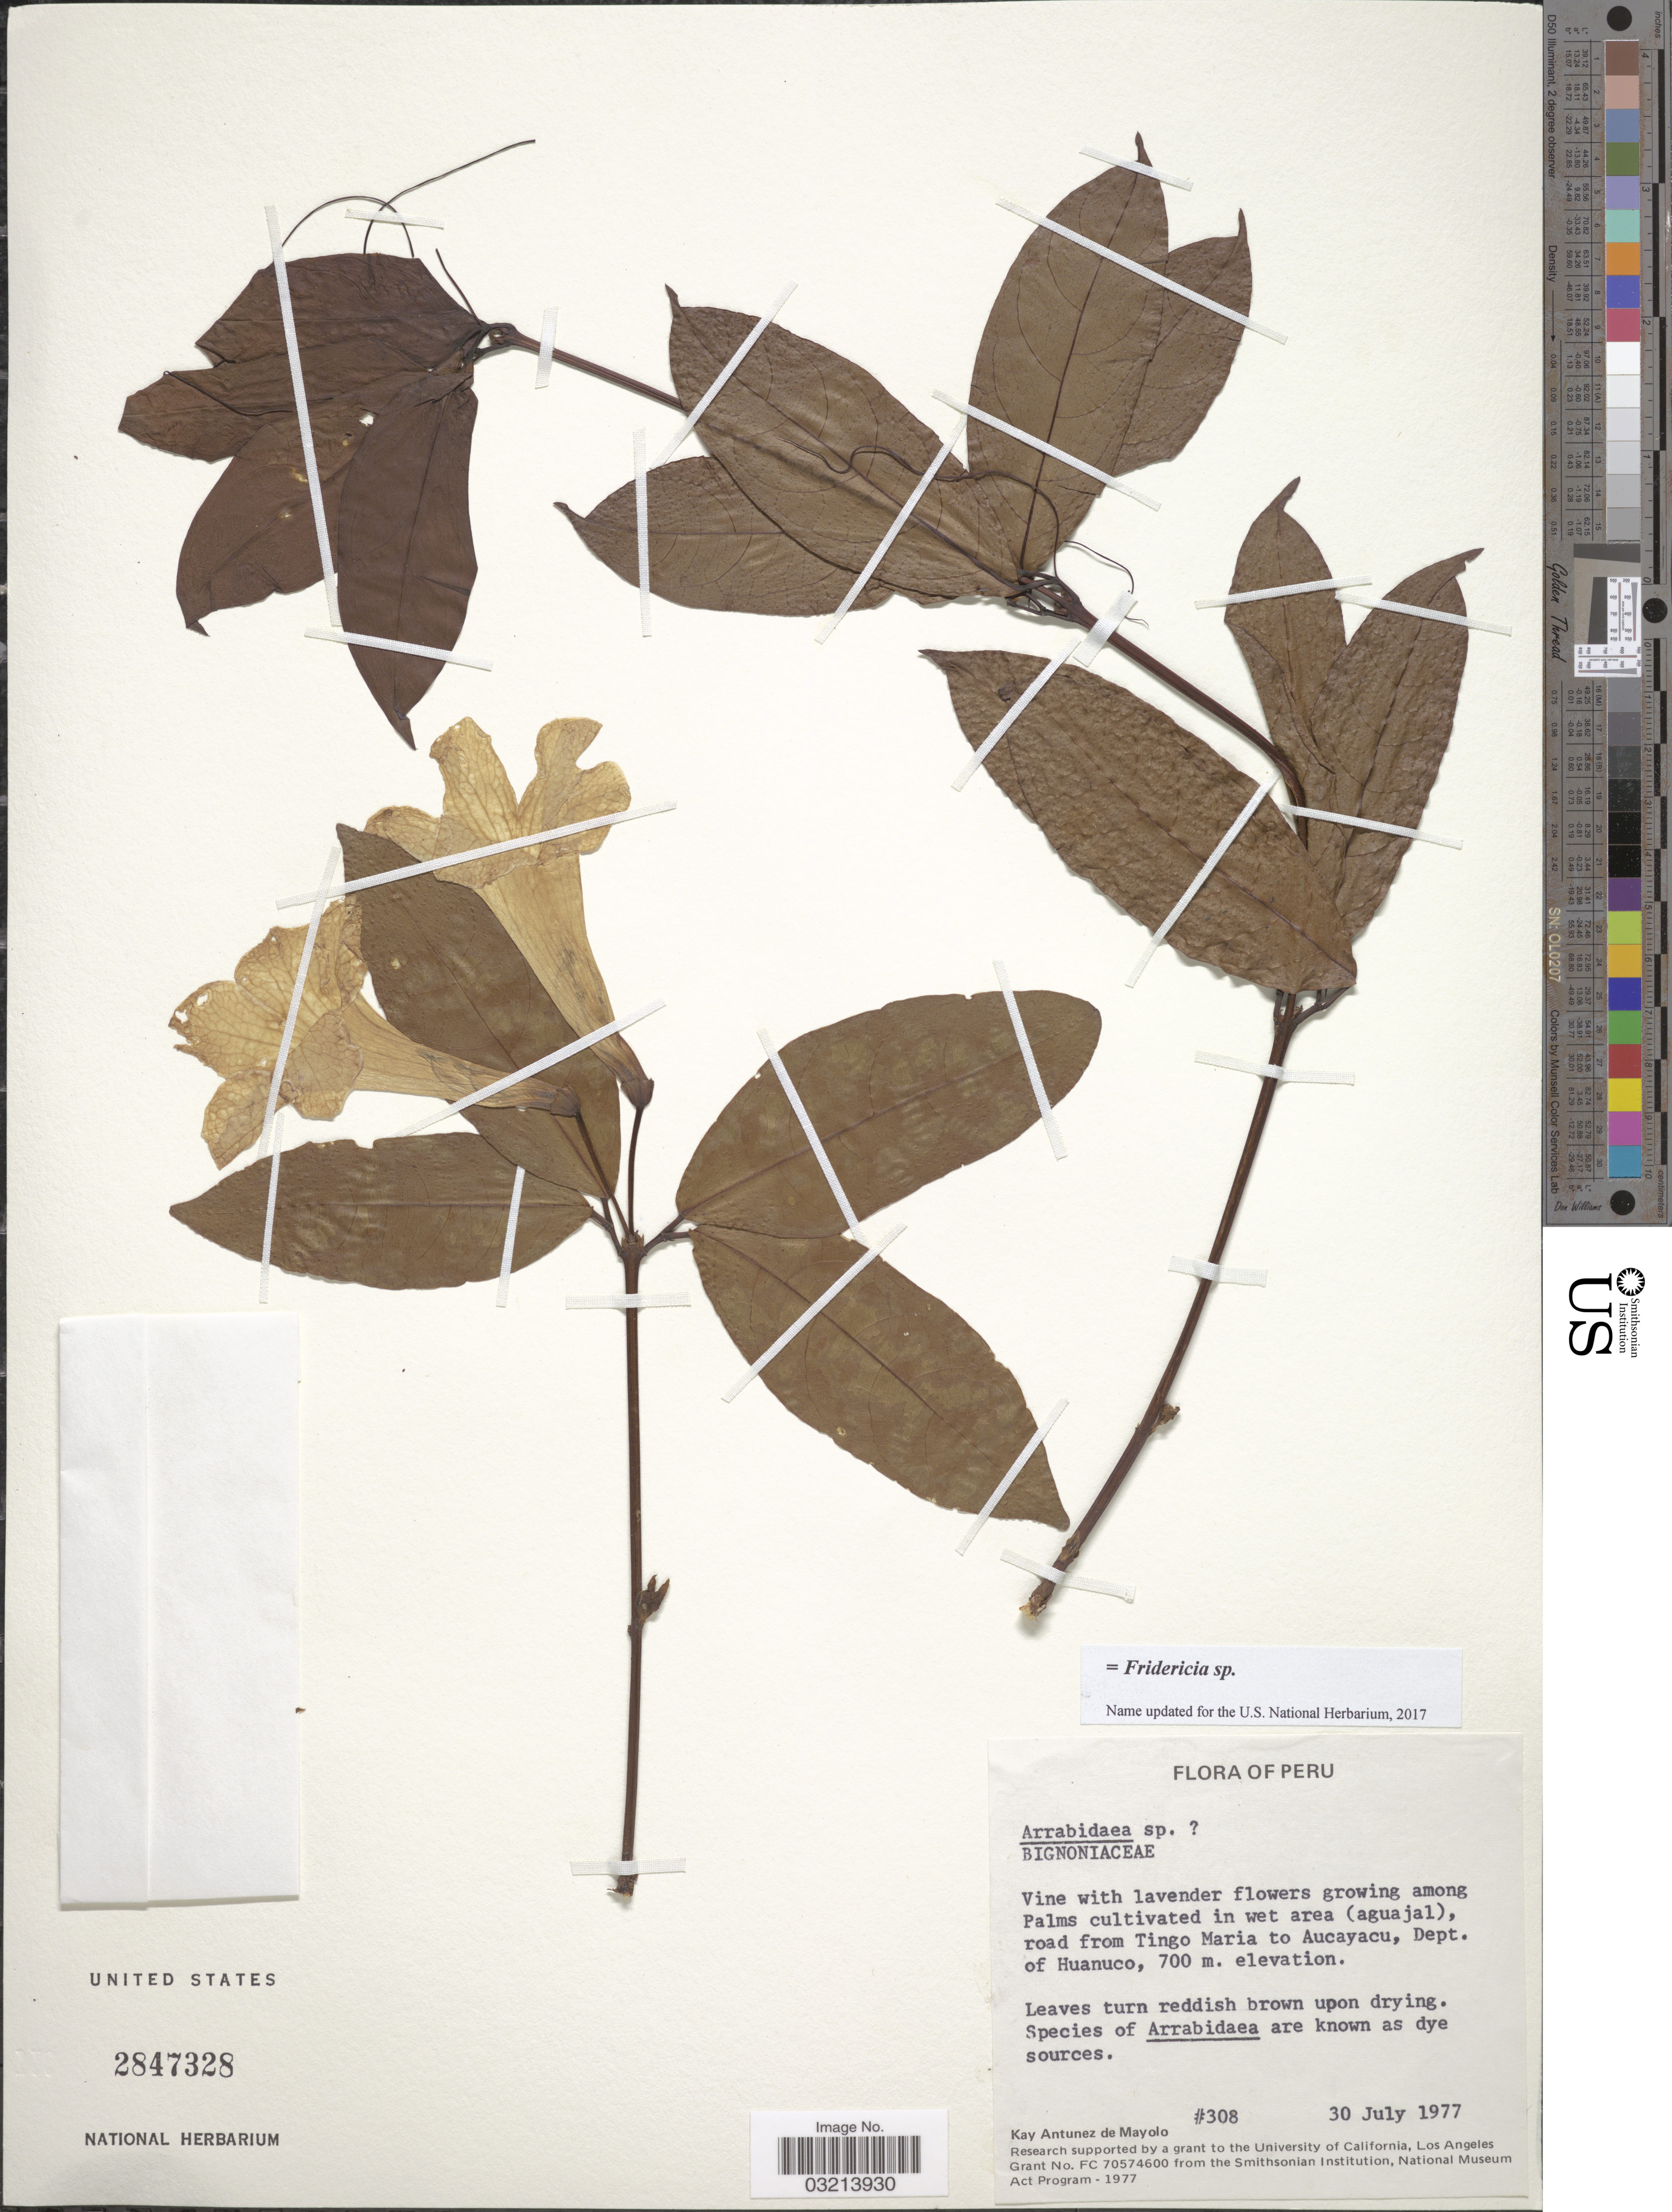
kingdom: Plantae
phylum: Tracheophyta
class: Magnoliopsida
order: Lamiales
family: Bignoniaceae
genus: Fridericia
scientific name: Fridericia sp.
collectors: K. Antunez de Mayolo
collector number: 308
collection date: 1977-07-30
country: Peru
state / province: Huánuco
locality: Road from Tingo Maria to Aucayacu, Dept. of Huanuco.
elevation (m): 700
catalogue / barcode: US 2847328